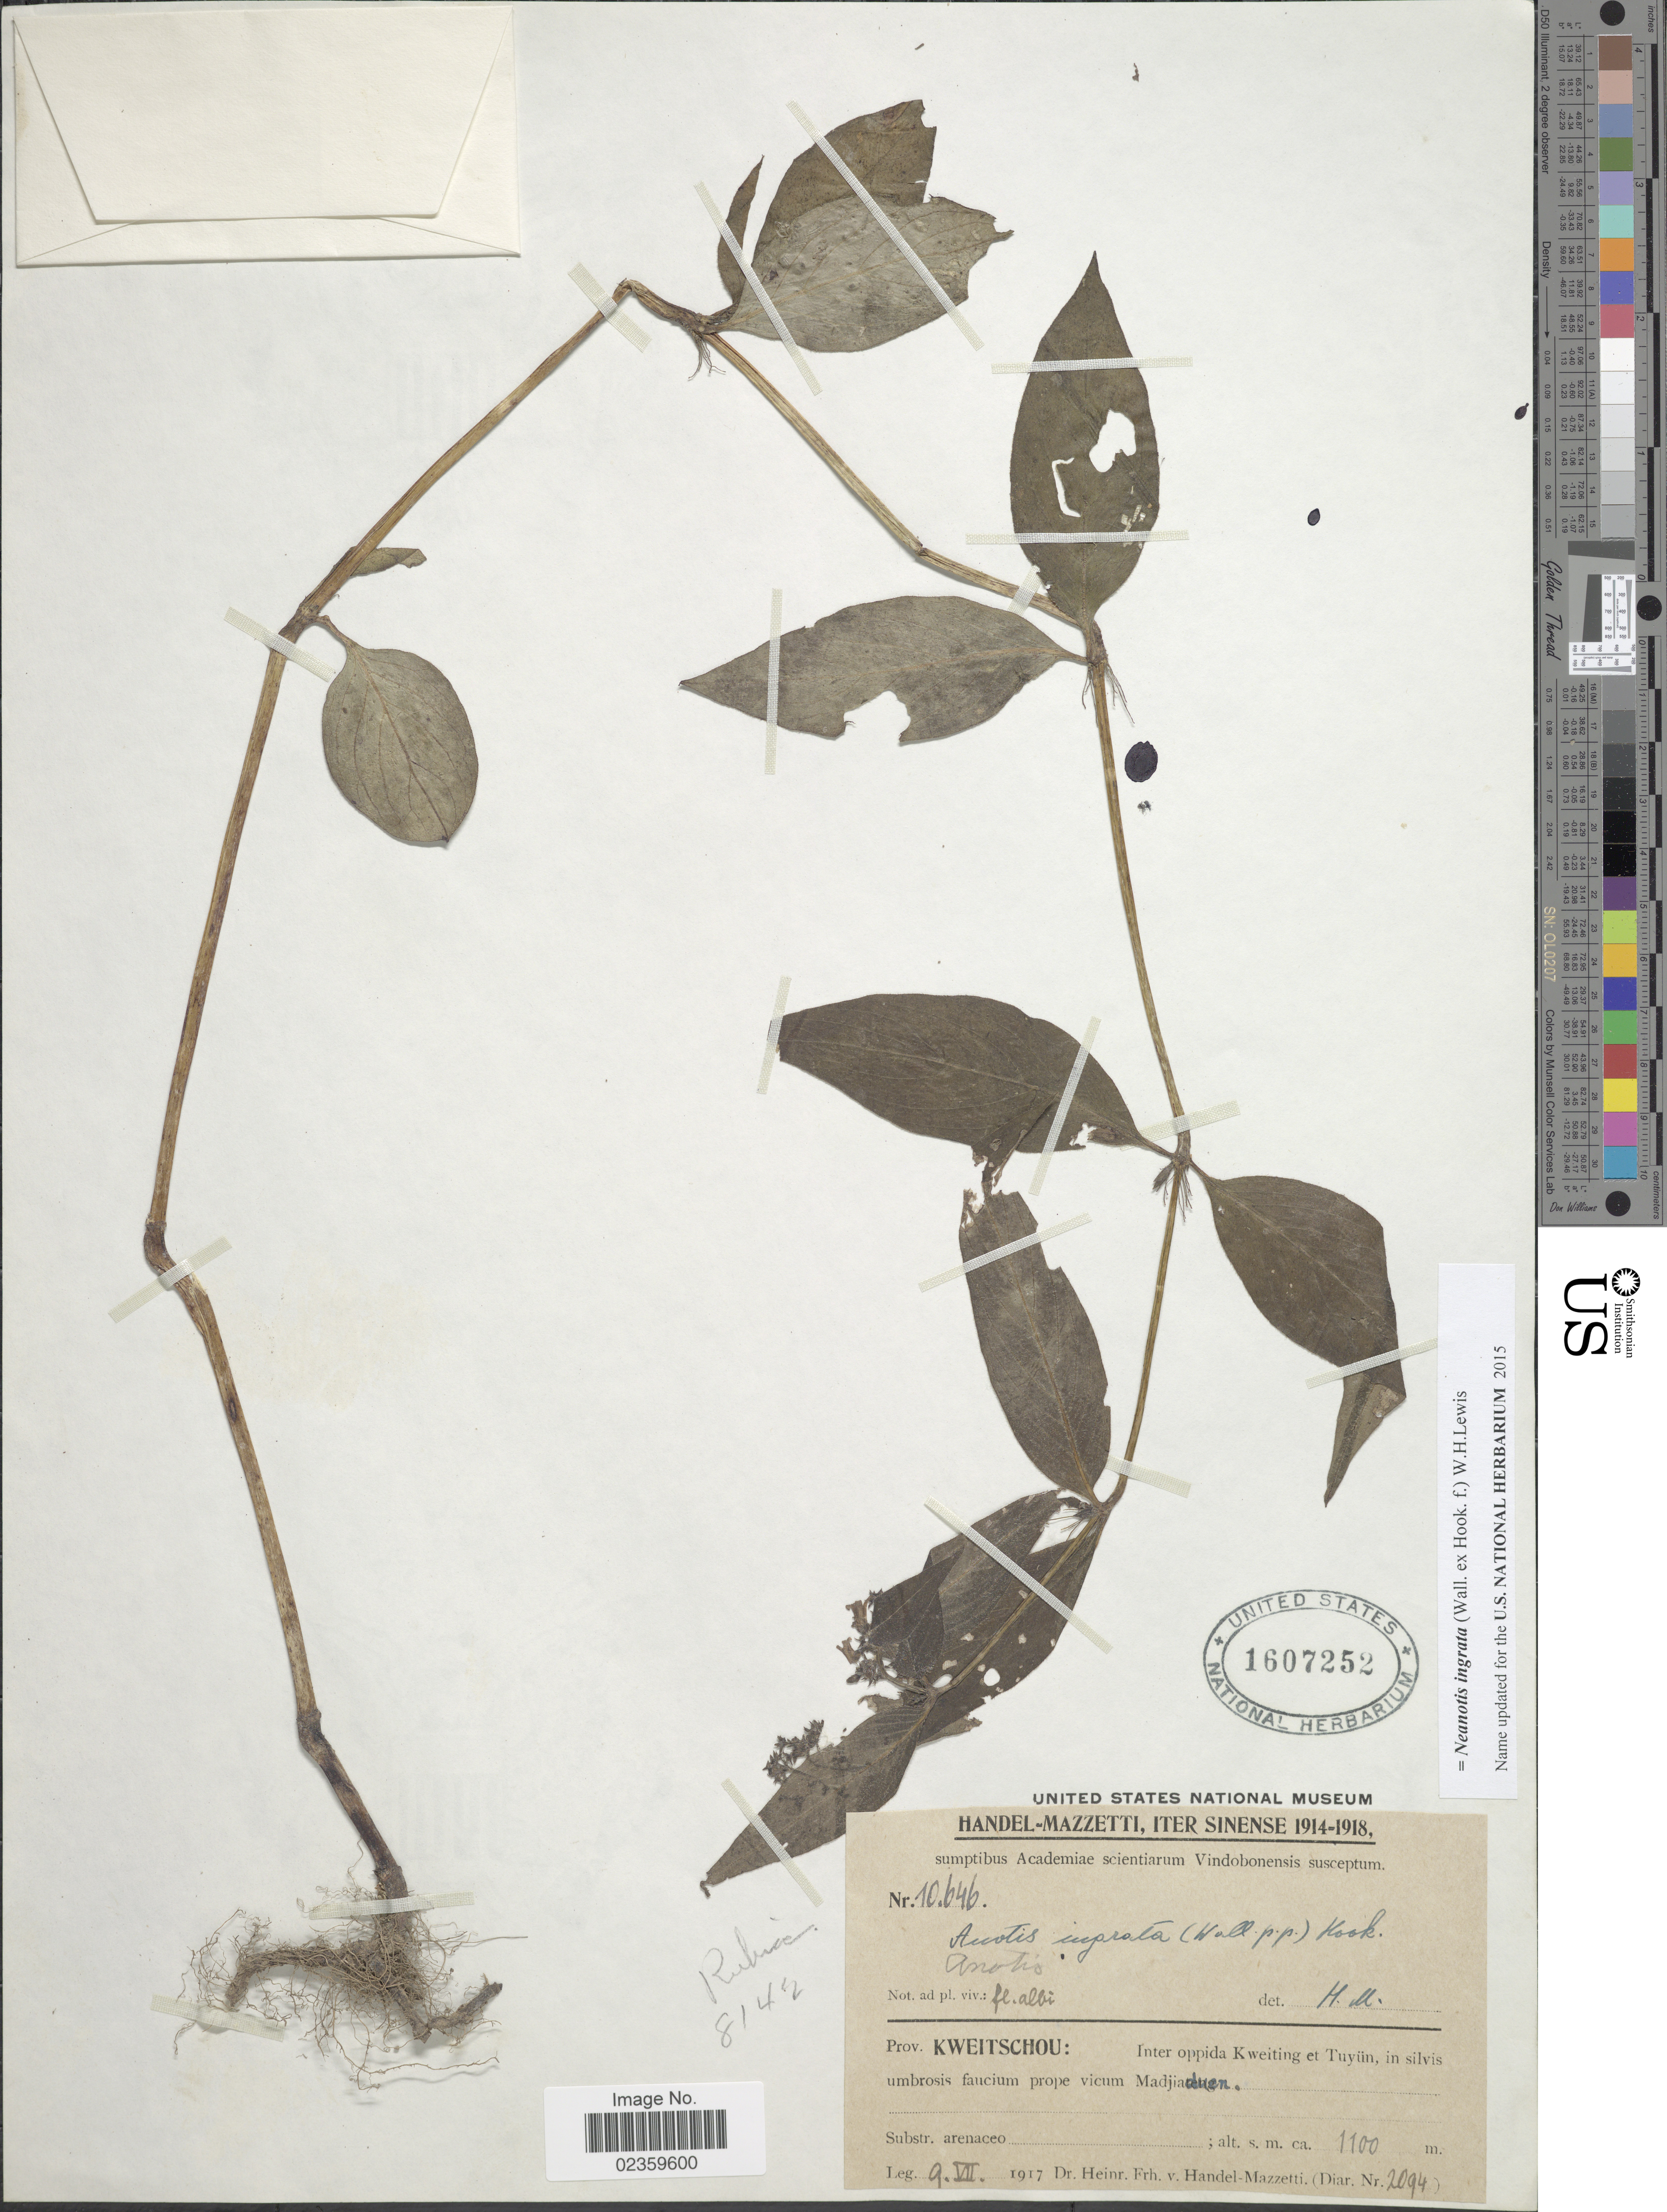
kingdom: Plantae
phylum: Tracheophyta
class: Magnoliopsida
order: Gentianales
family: Rubiaceae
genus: Neanotis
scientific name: Neanotis ingrata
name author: (Wall. ex Hook. f.) W.H. Lewis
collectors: H. Handel-Mazzetti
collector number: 2094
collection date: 1917-07-09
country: China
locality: Prov. Kweitschou: Inter oppida Kweiting et Tuyün, in silvis umbrosis faucium prope vicum Madjiaduen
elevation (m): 1100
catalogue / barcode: US 1607252